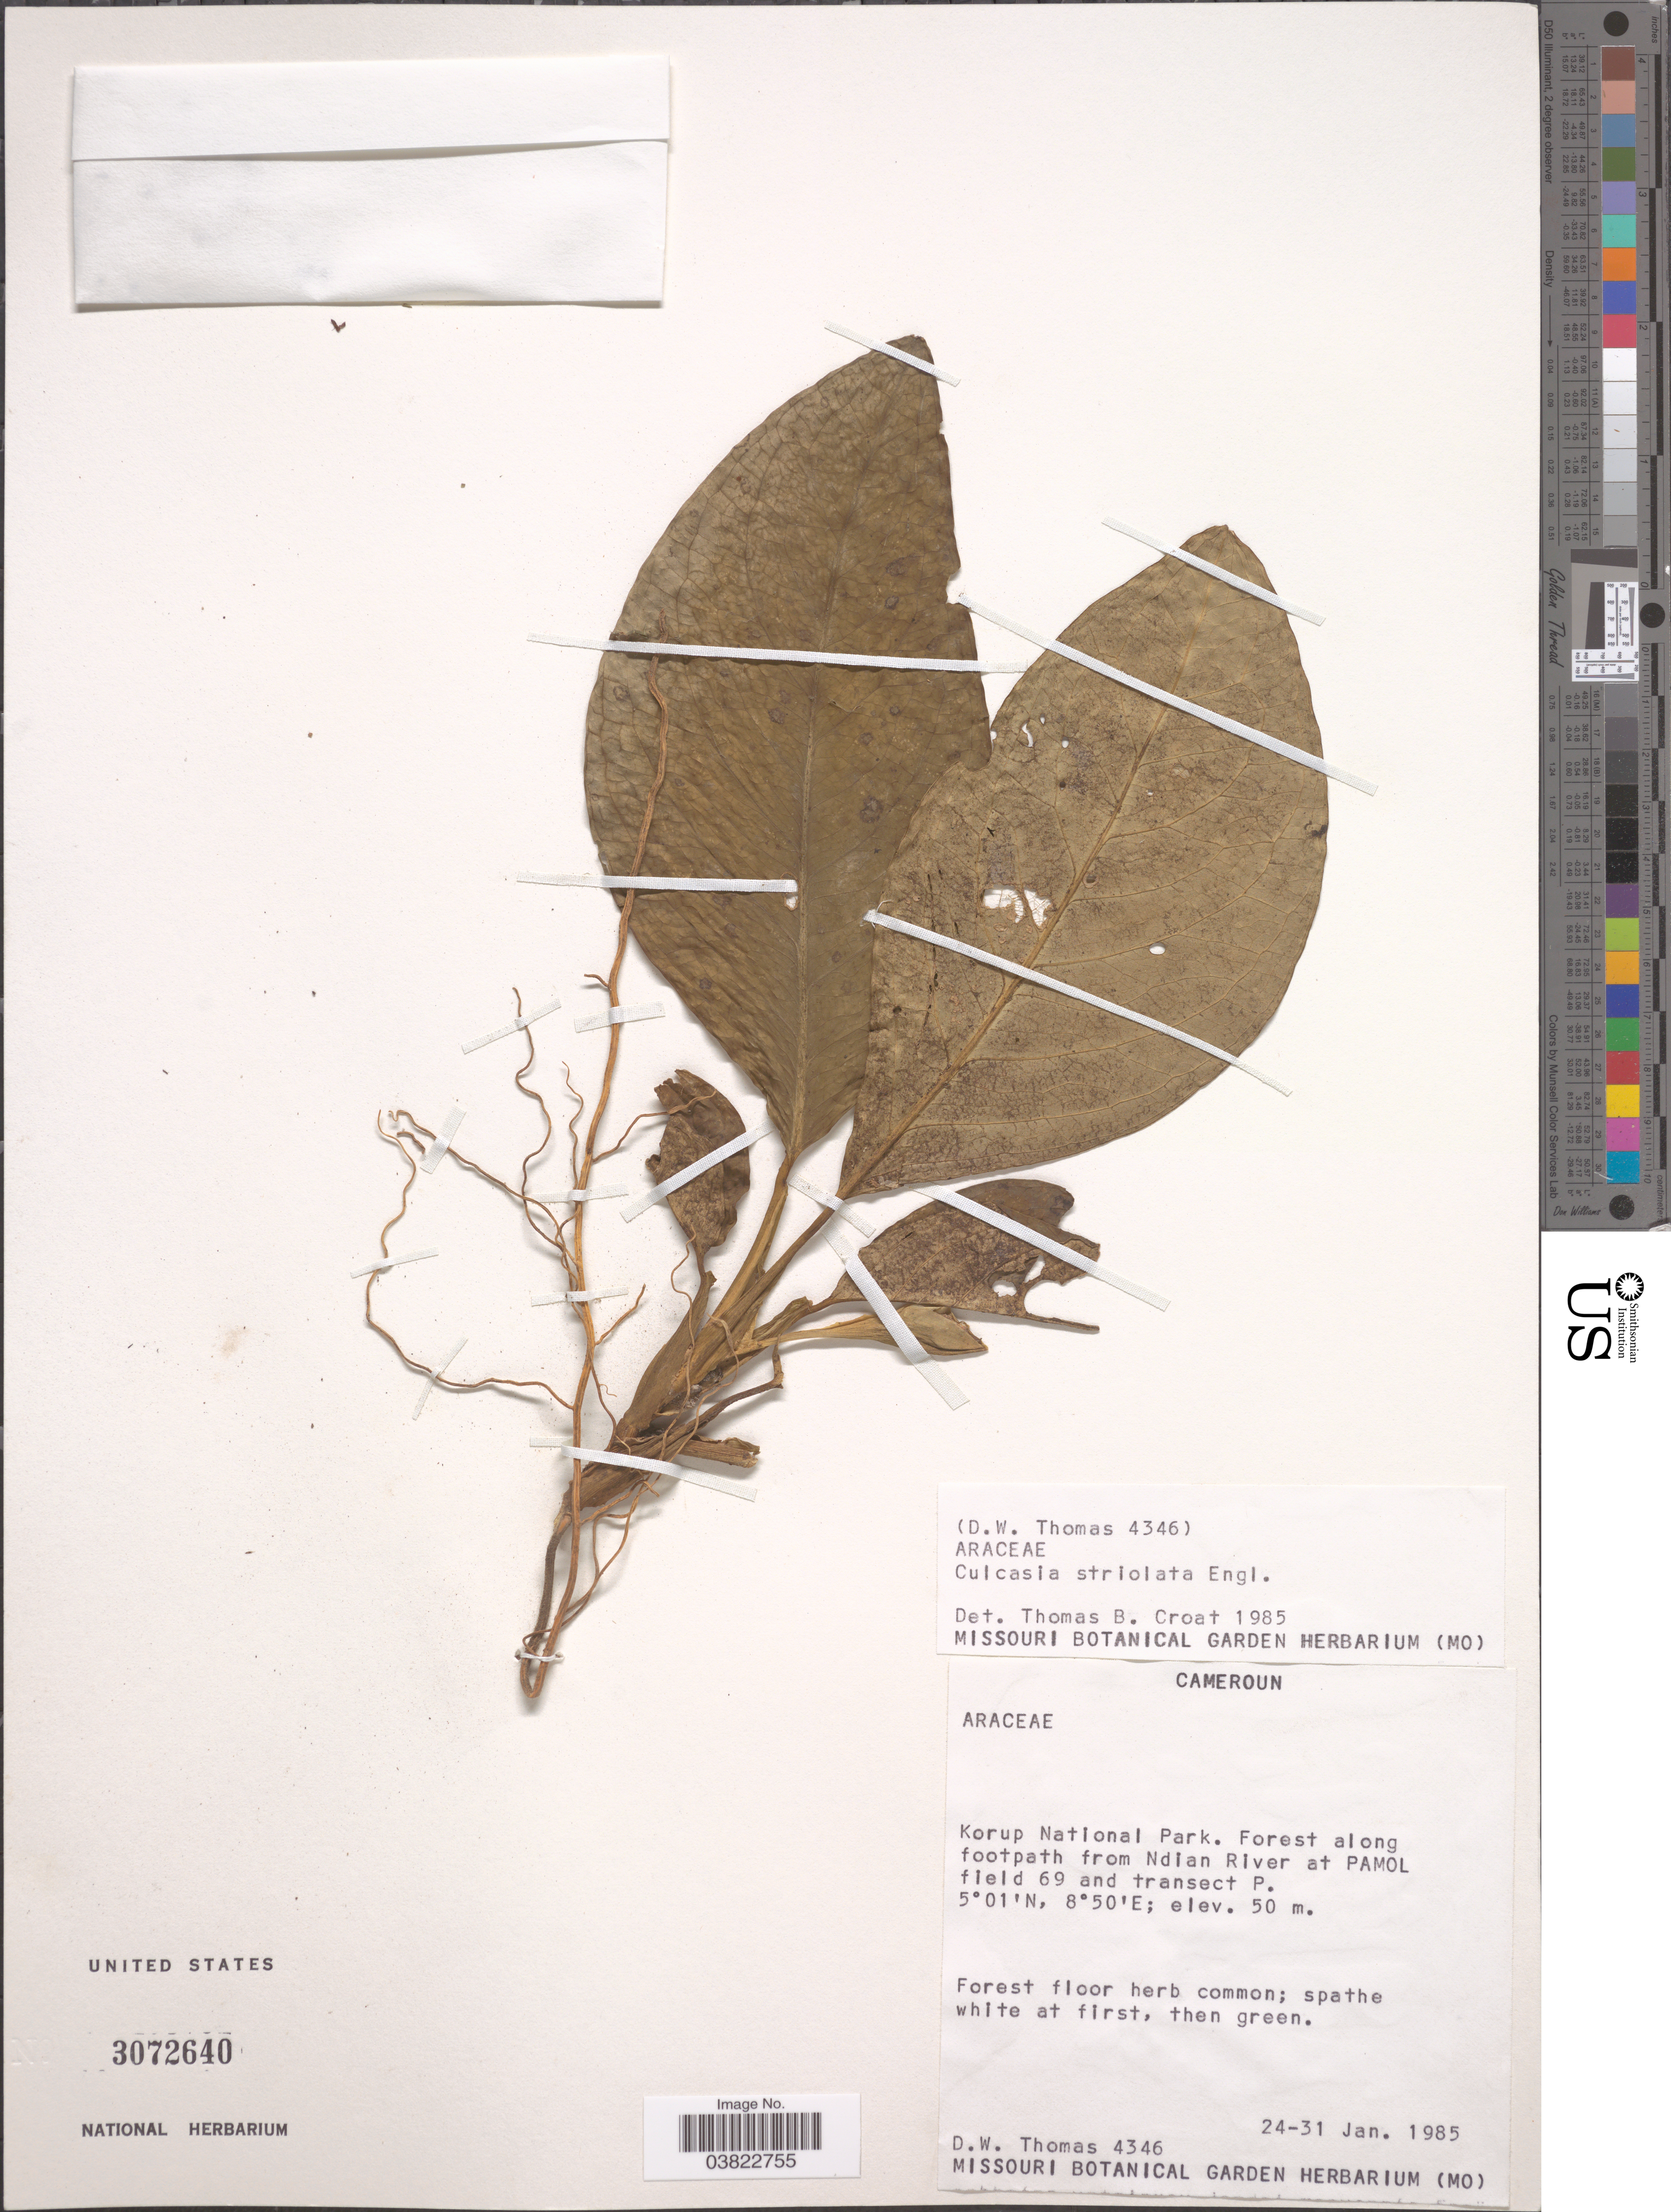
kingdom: Plantae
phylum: Tracheophyta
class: Liliopsida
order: Alismatales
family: Araceae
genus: Culcasia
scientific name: Culcasia striolata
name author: Engl.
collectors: D. W. Thomas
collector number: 4346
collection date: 1985-01-24/1985-01-31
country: Cameroon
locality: Korup National Park. Forest along footpath from Ndian River at PAMOL field 69 and transect P.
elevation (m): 50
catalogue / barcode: US 3072640